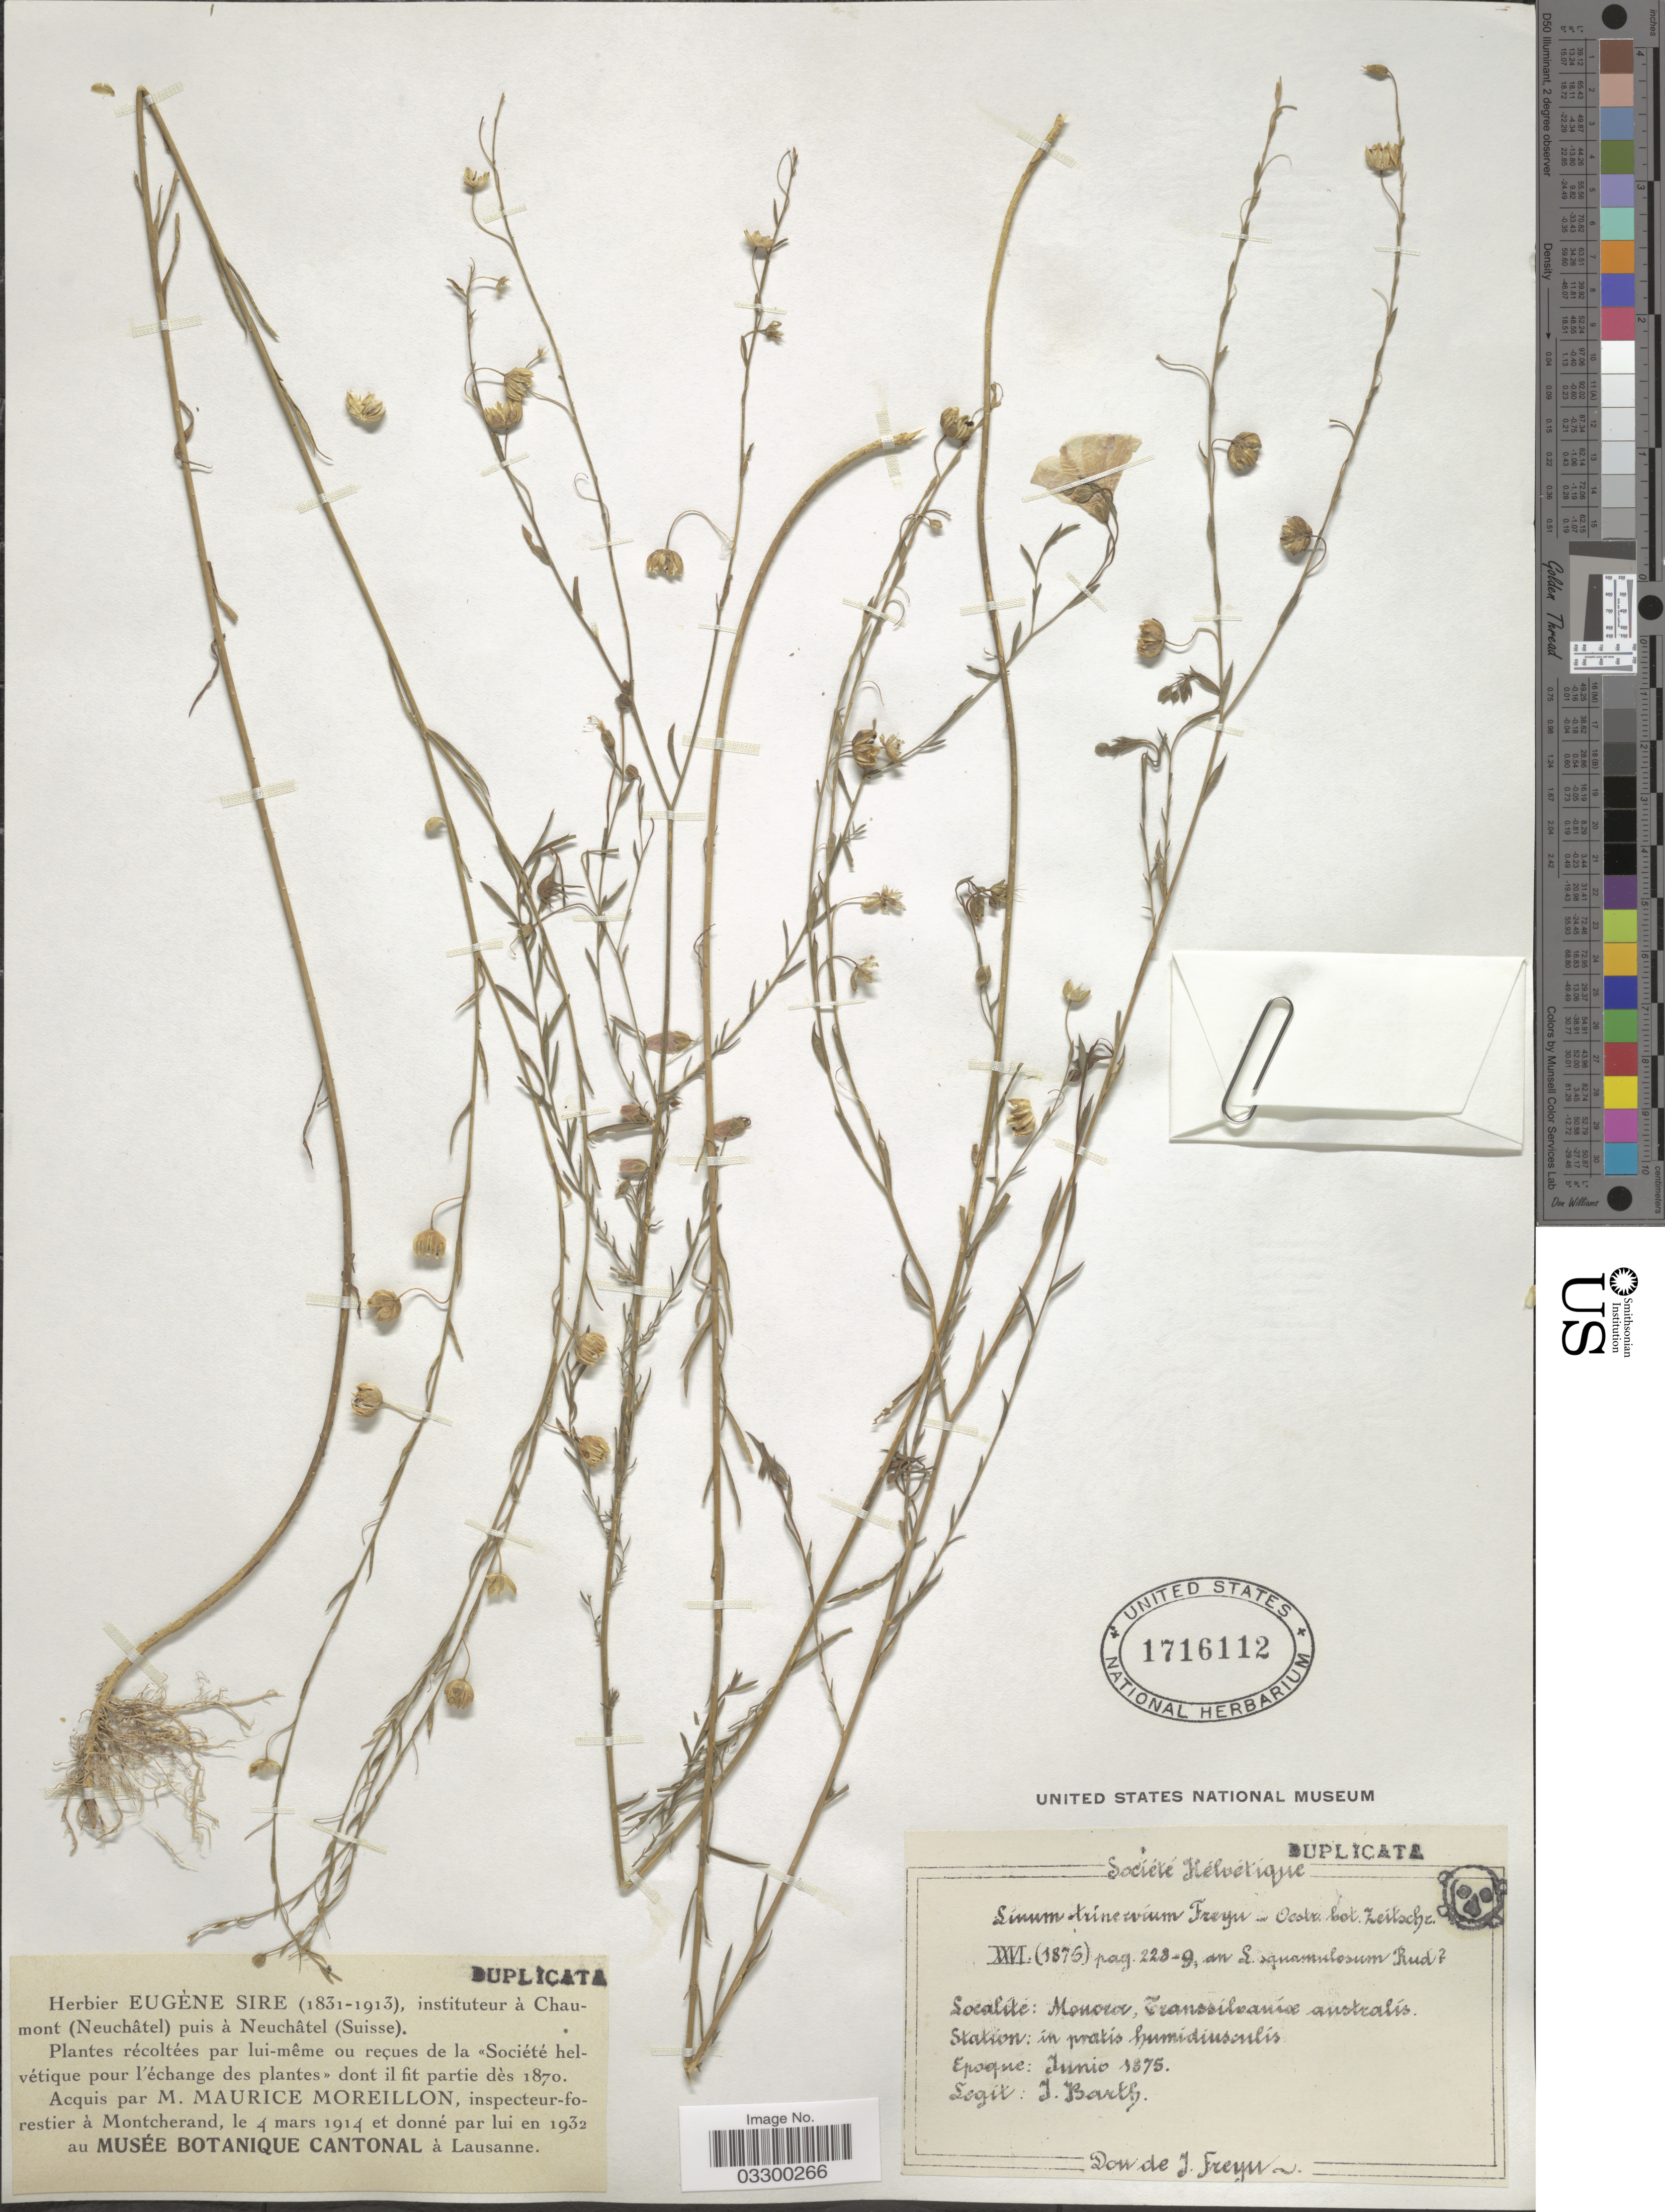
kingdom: Plantae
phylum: Tracheophyta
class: Magnoliopsida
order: Malpighiales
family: Linaceae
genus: Linum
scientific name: Linum tenuifolium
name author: L.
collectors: J. Barth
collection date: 1875-06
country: Switzerland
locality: Société Hélvétique. Monoror, Transsilvaniæ australís.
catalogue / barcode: US 1716112